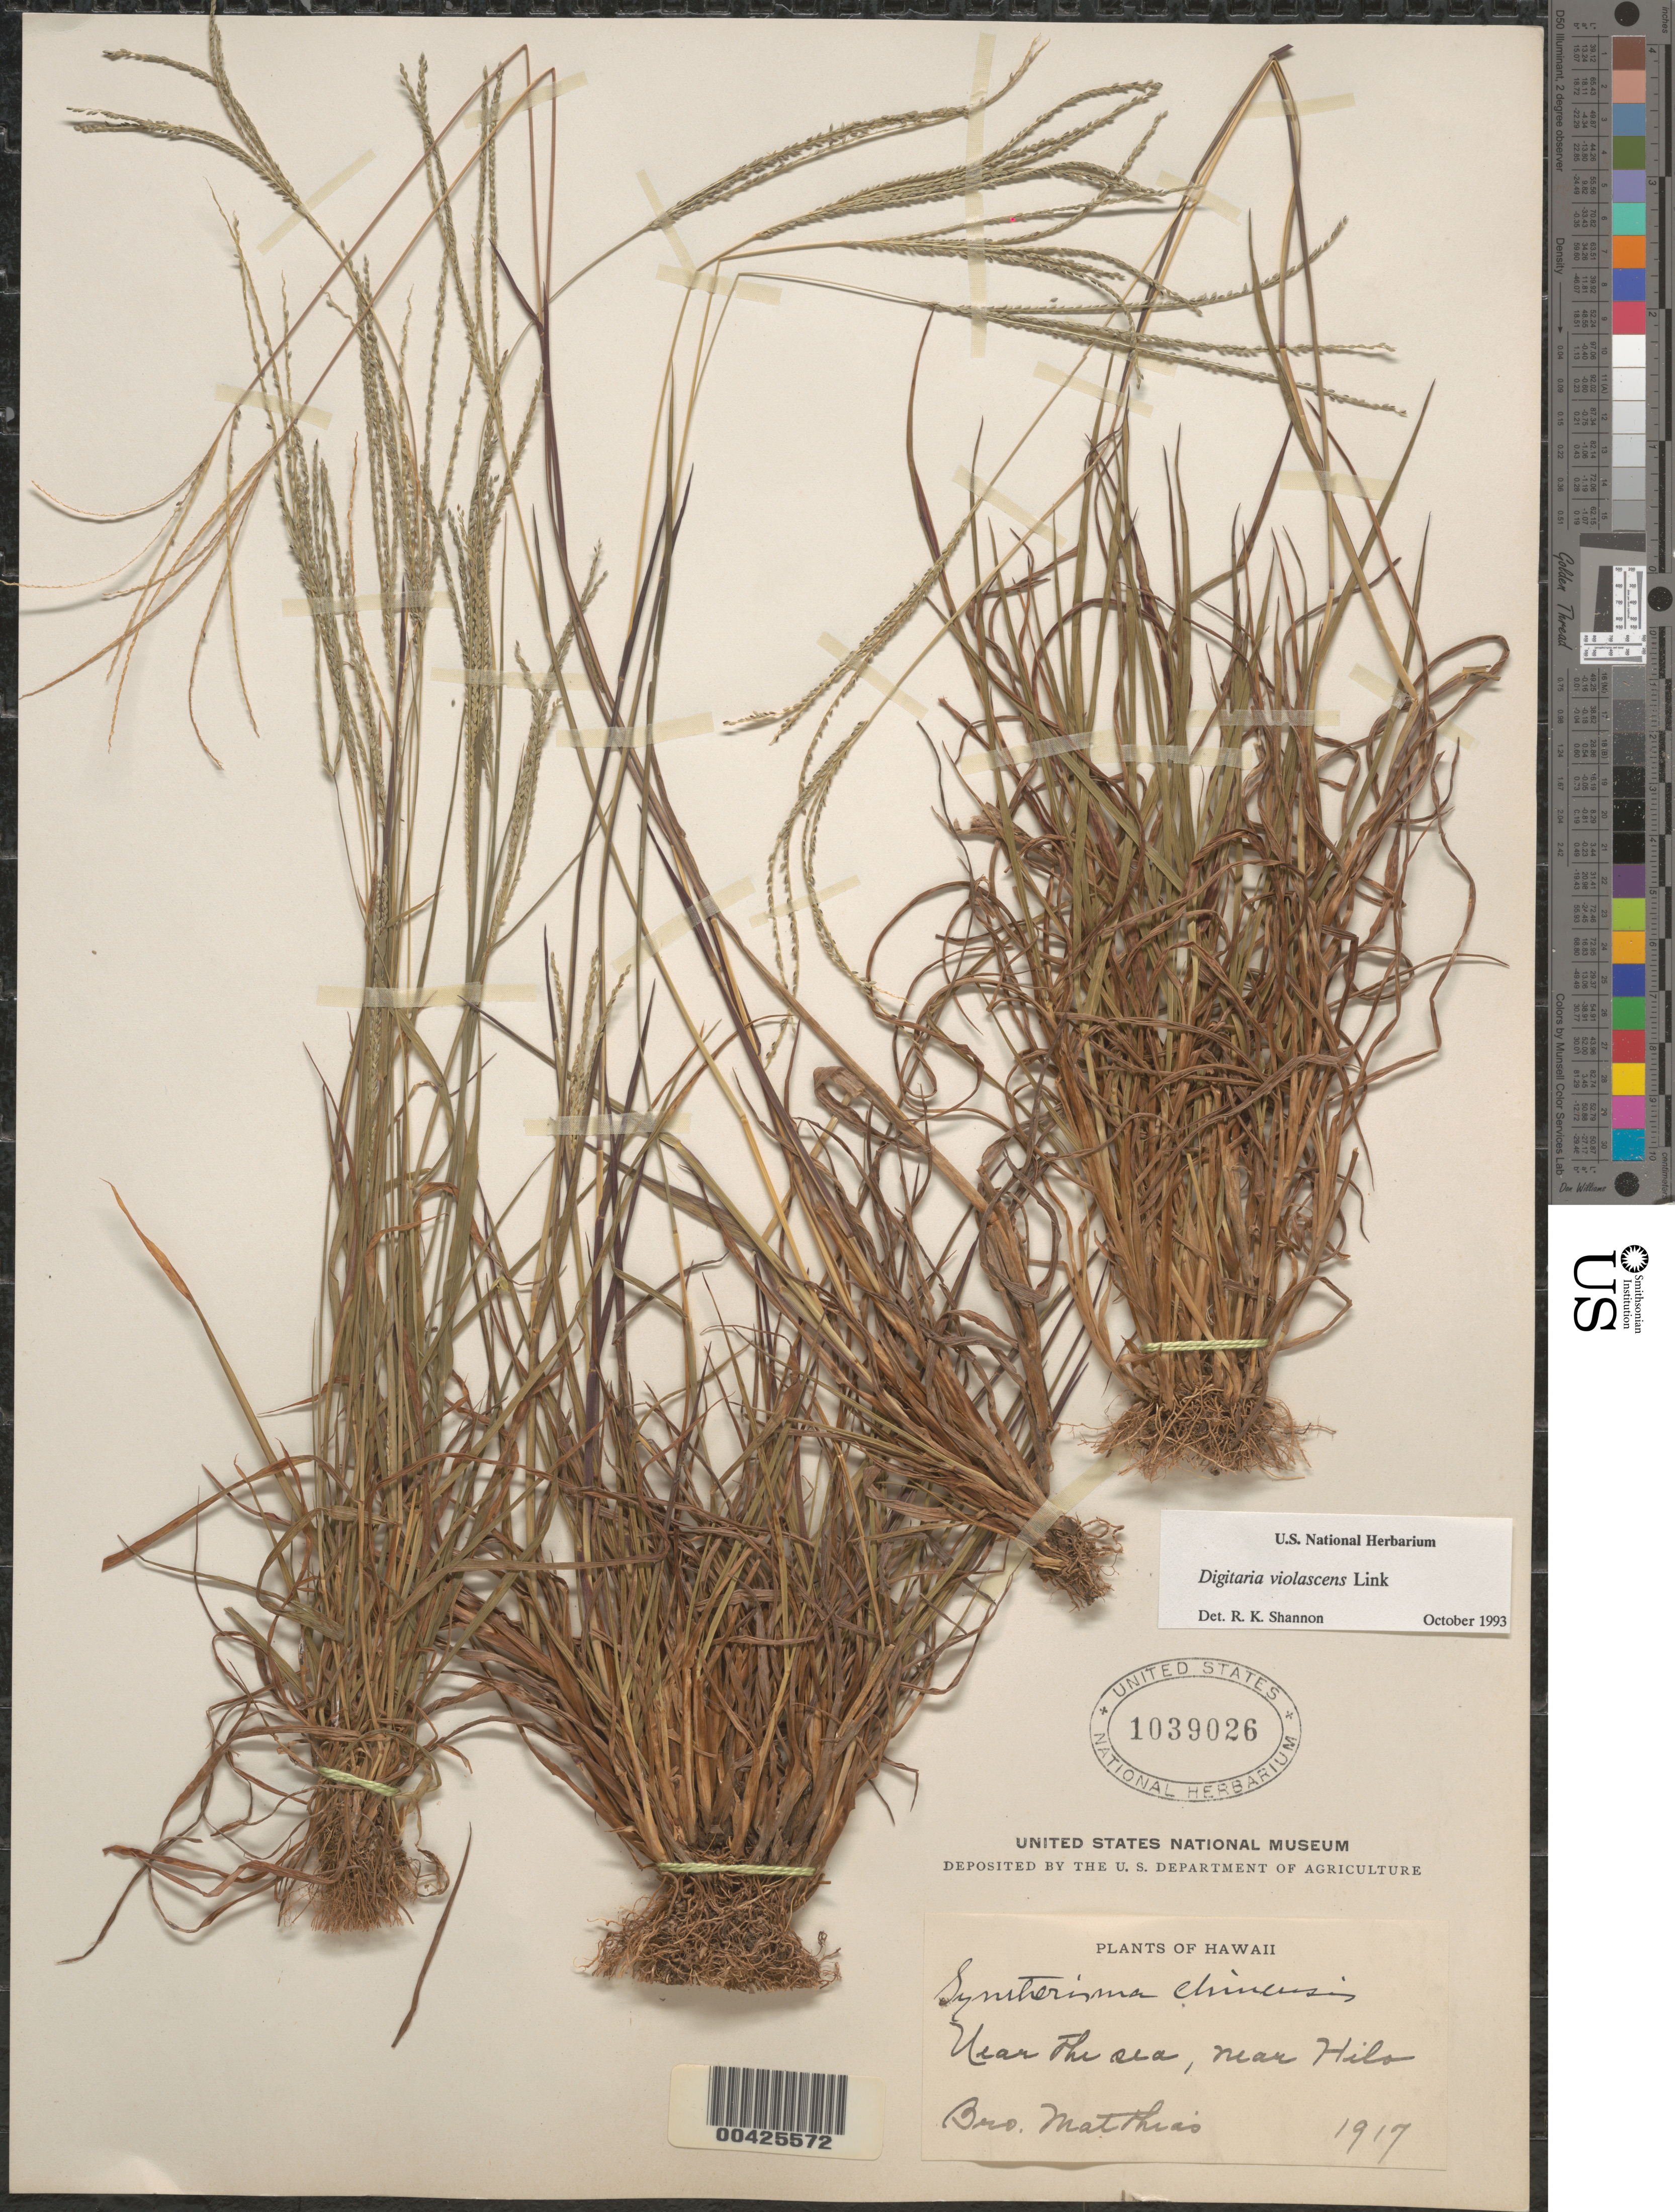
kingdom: Plantae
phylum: Tracheophyta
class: Liliopsida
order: Poales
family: Poaceae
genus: Digitaria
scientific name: Digitaria violascens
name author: Link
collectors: B. Matthias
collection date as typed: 1917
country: United States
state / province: Hawaii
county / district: Hawaii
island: Hawaii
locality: Near the sea, near Hilo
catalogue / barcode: US 1039026